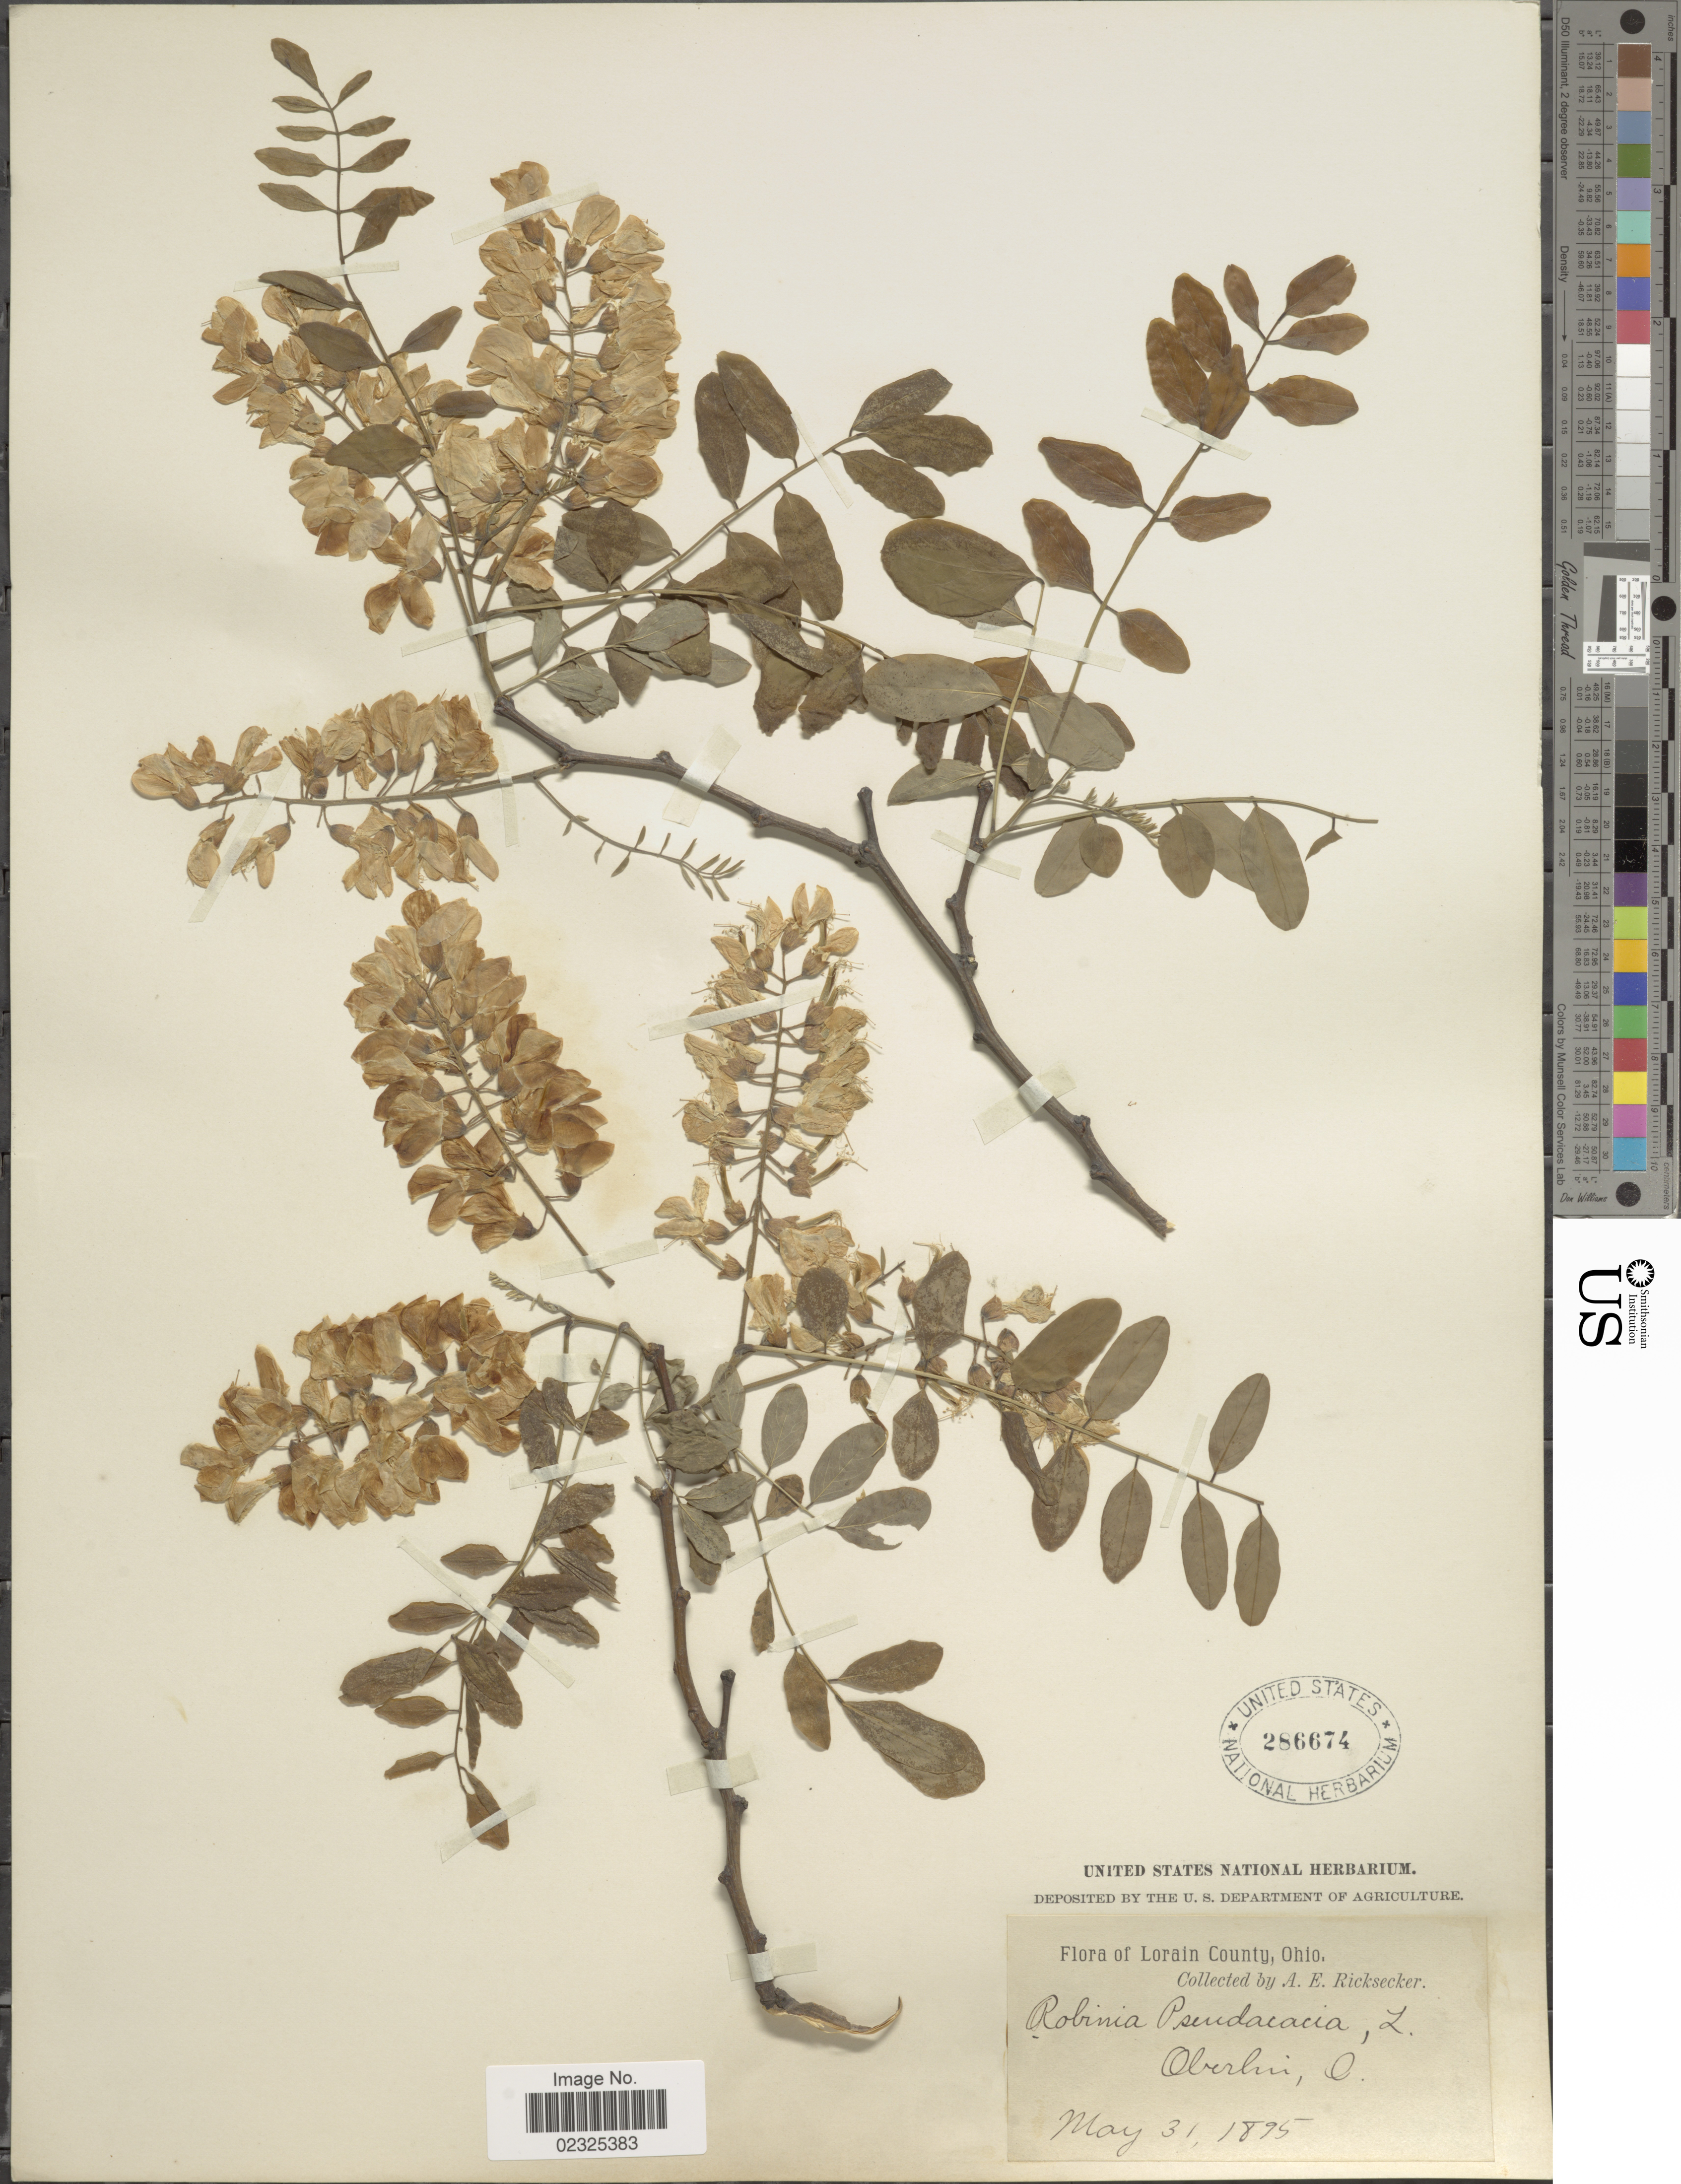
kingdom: Plantae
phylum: Tracheophyta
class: Magnoliopsida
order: Fabales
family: Fabaceae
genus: Robinia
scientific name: Robinia pseudoacacia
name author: L.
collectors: A. E. Ricksecker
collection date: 1895-05-31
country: United States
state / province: Ohio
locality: Lorain County, Oberlin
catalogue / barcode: US 286674